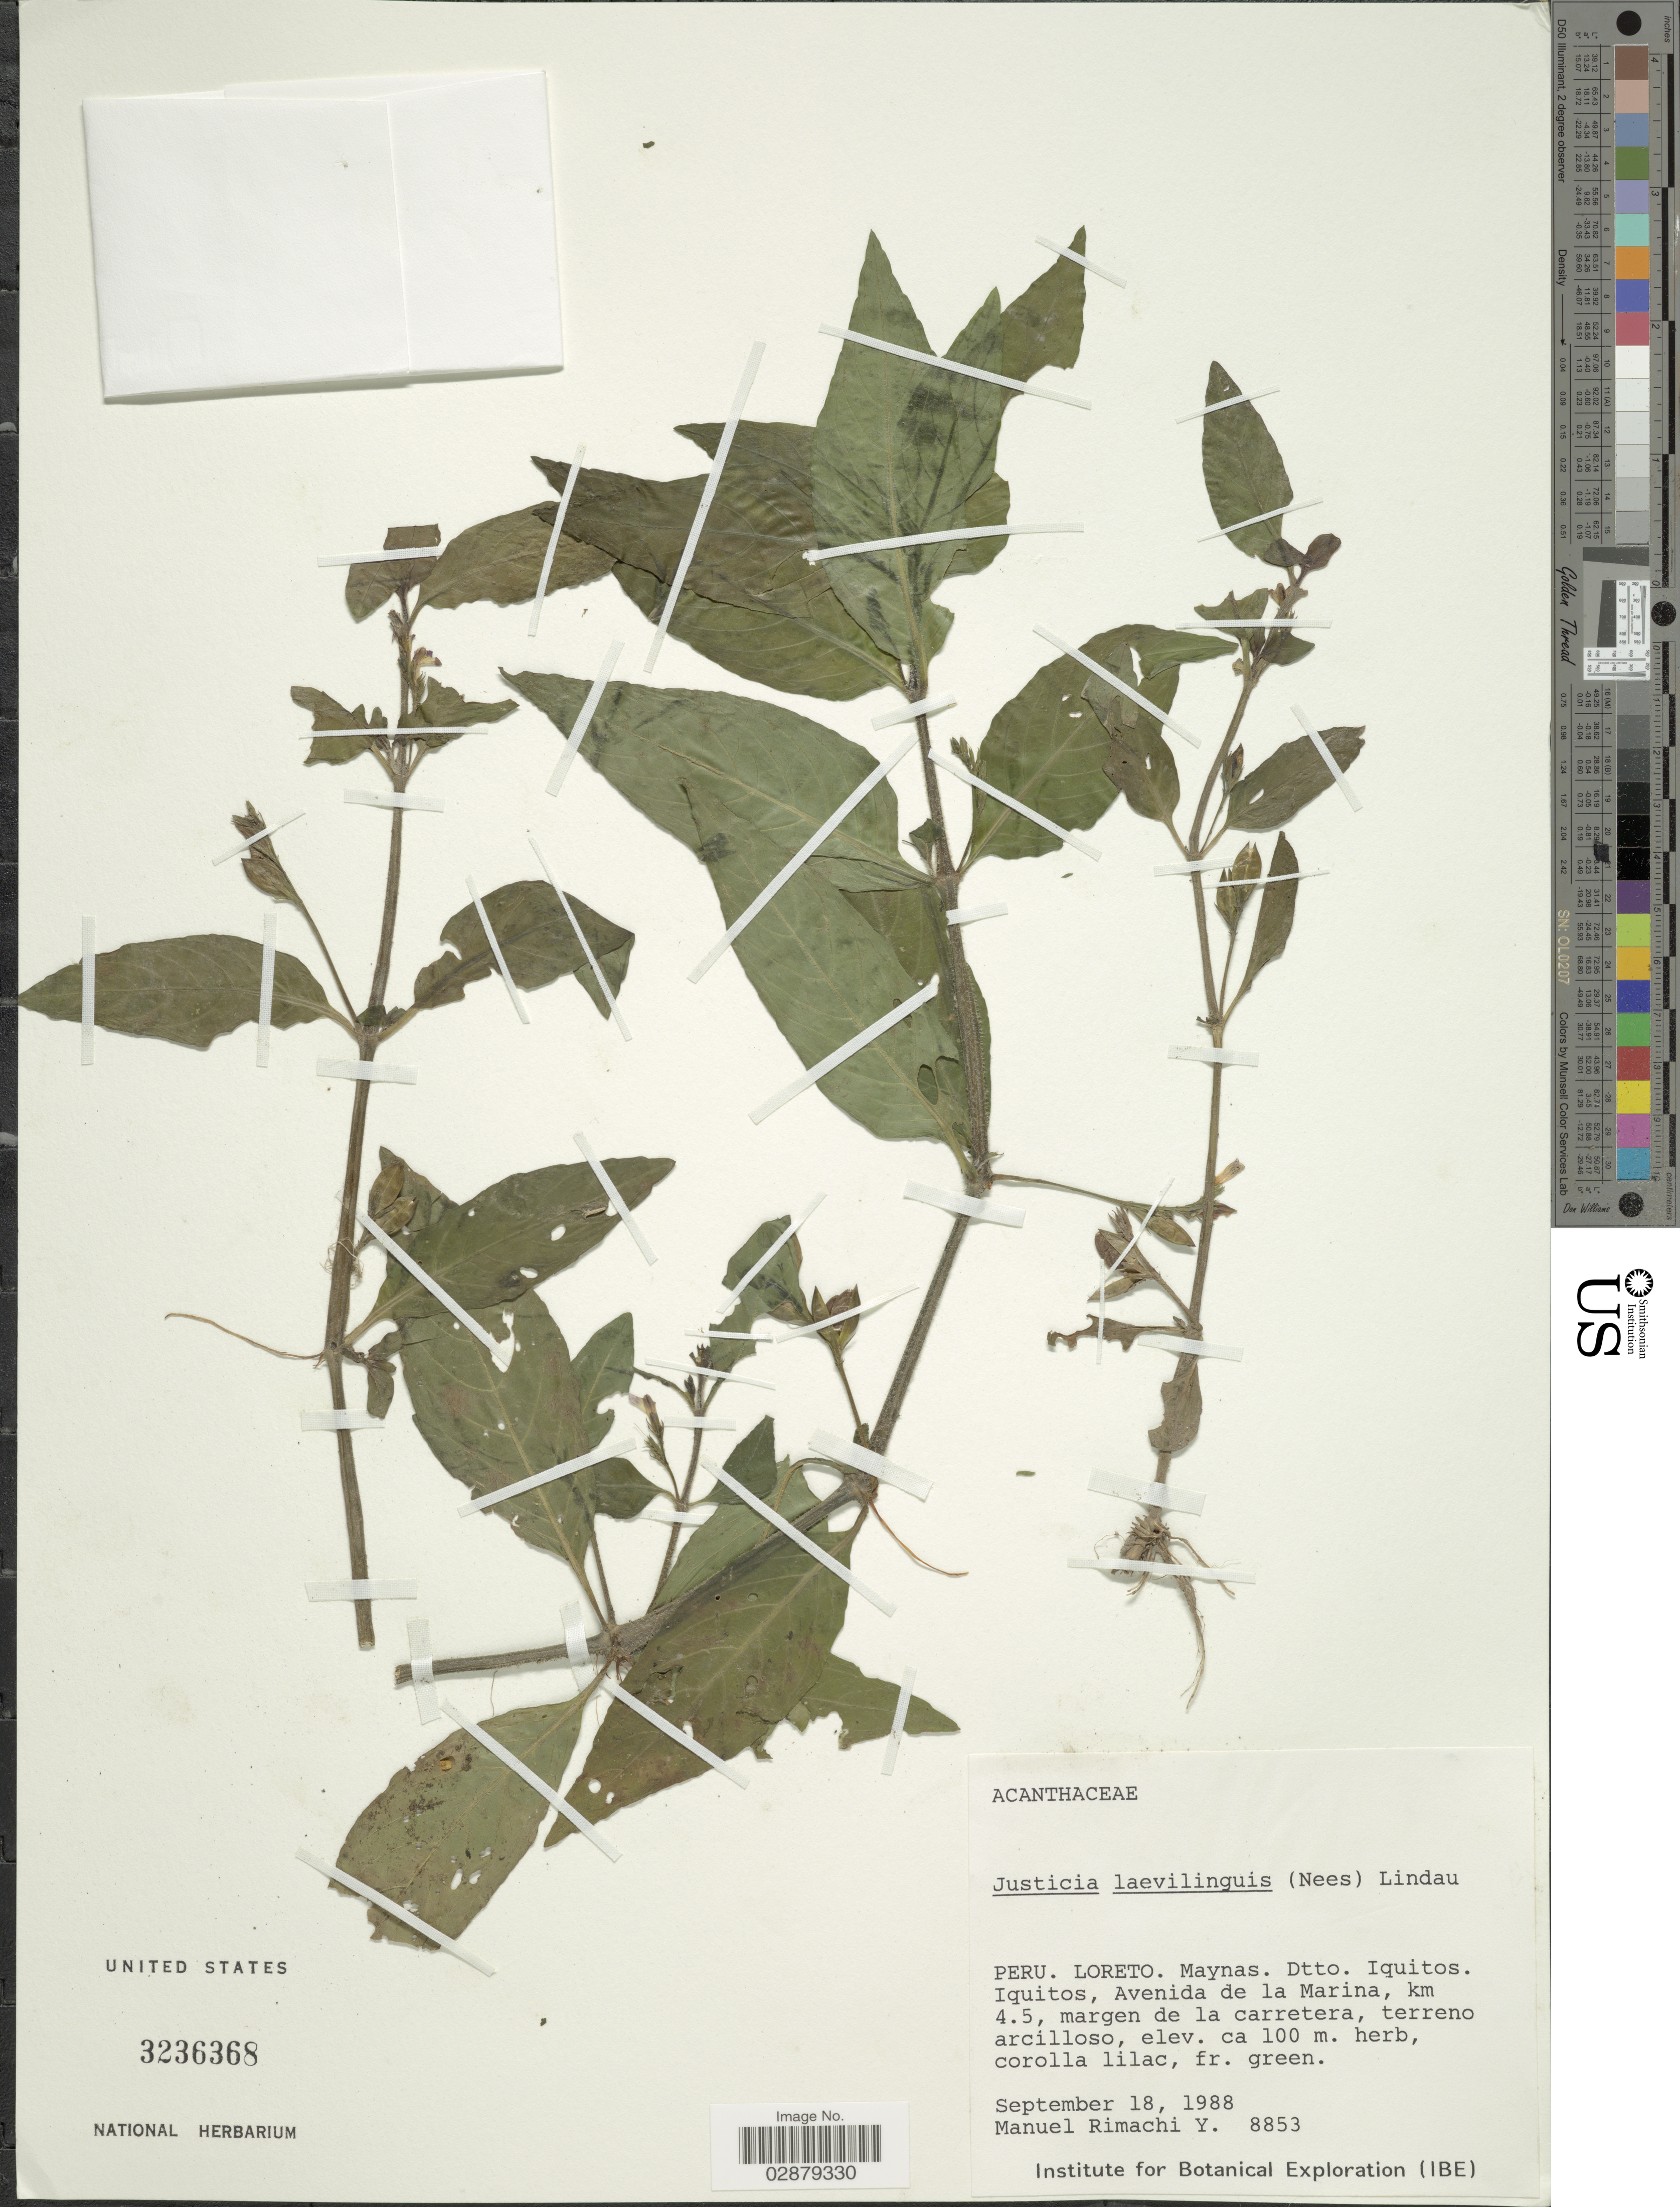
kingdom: Plantae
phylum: Tracheophyta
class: Magnoliopsida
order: Lamiales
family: Acanthaceae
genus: Justicia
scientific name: Justicia laevilinguis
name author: (Nees) Lindau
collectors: M. Rimachi Y.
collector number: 8853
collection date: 1988-09-18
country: Peru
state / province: Loreto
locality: Maynas. Dtto. Iquitos. Iquitos, Avenida de la Marina, km 4.5, margen de la carretera.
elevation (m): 100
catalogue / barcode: US 3236368